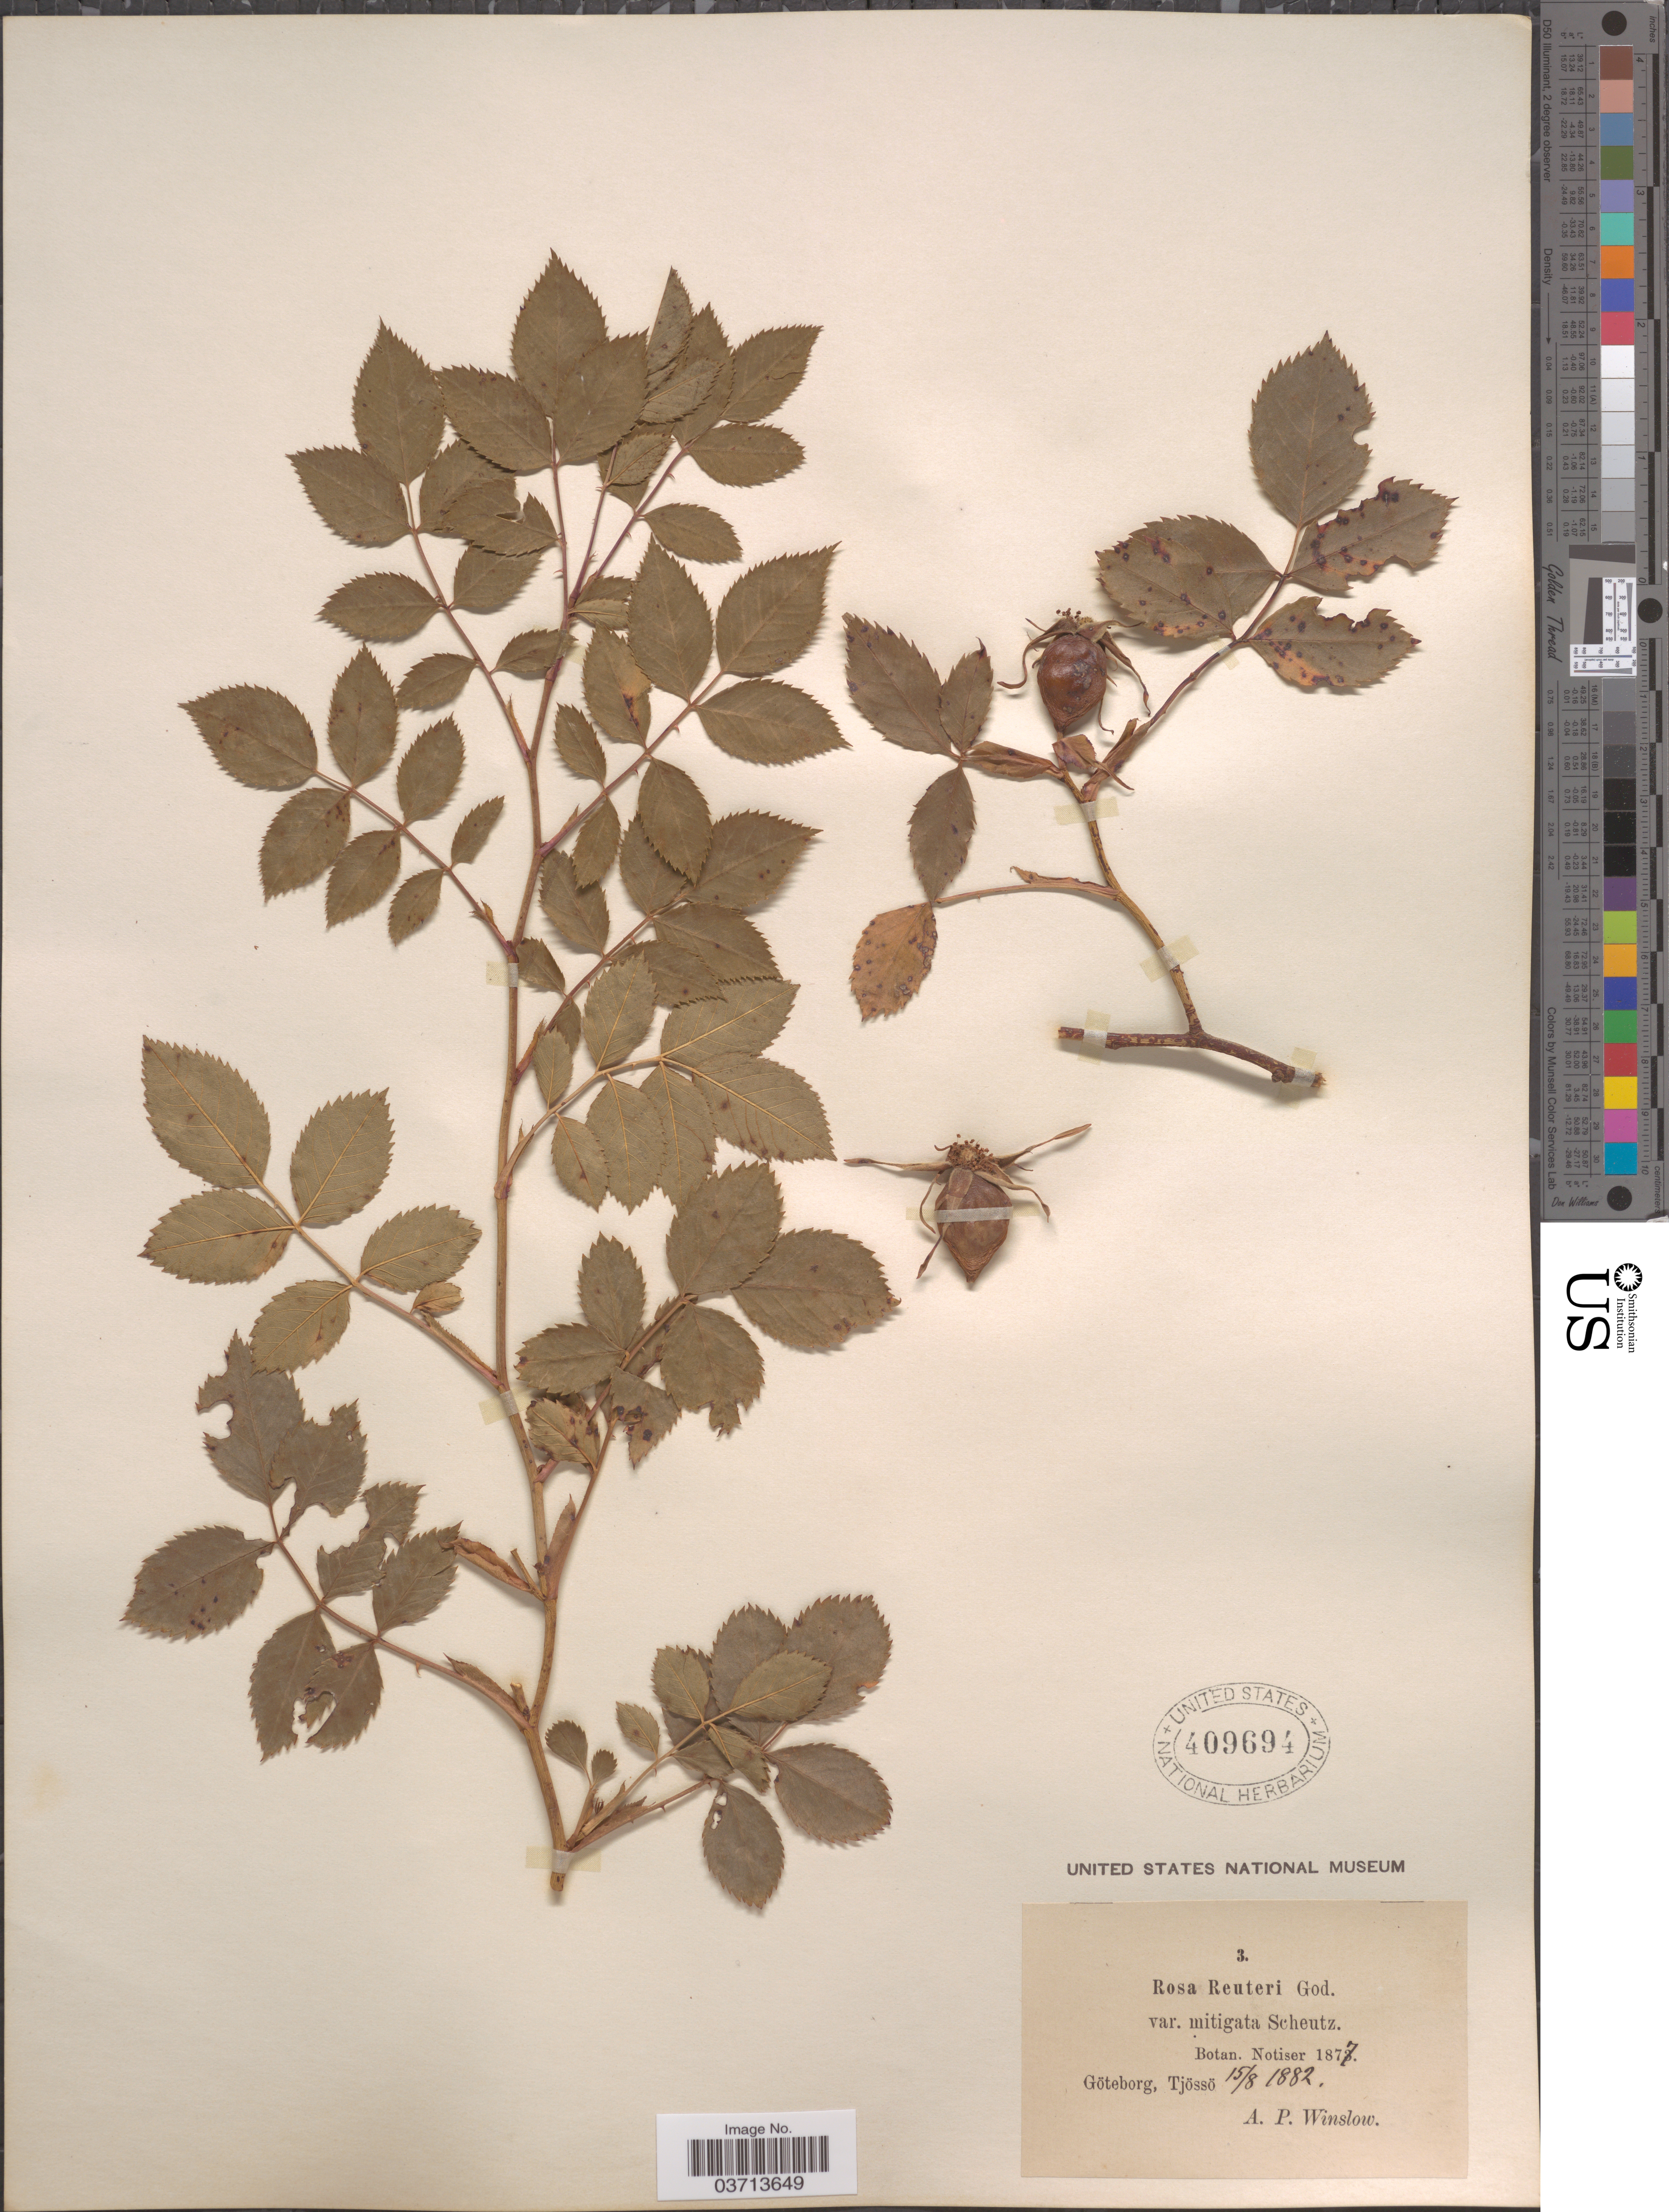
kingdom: Plantae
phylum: Tracheophyta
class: Magnoliopsida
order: Rosales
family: Rosaceae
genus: Rosa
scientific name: Rosa reuteri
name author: (Godet) Reut.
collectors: A. Winslow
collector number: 3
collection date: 1882-08-15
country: Sweden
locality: Göteborg. Tjössö.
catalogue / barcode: US 409694